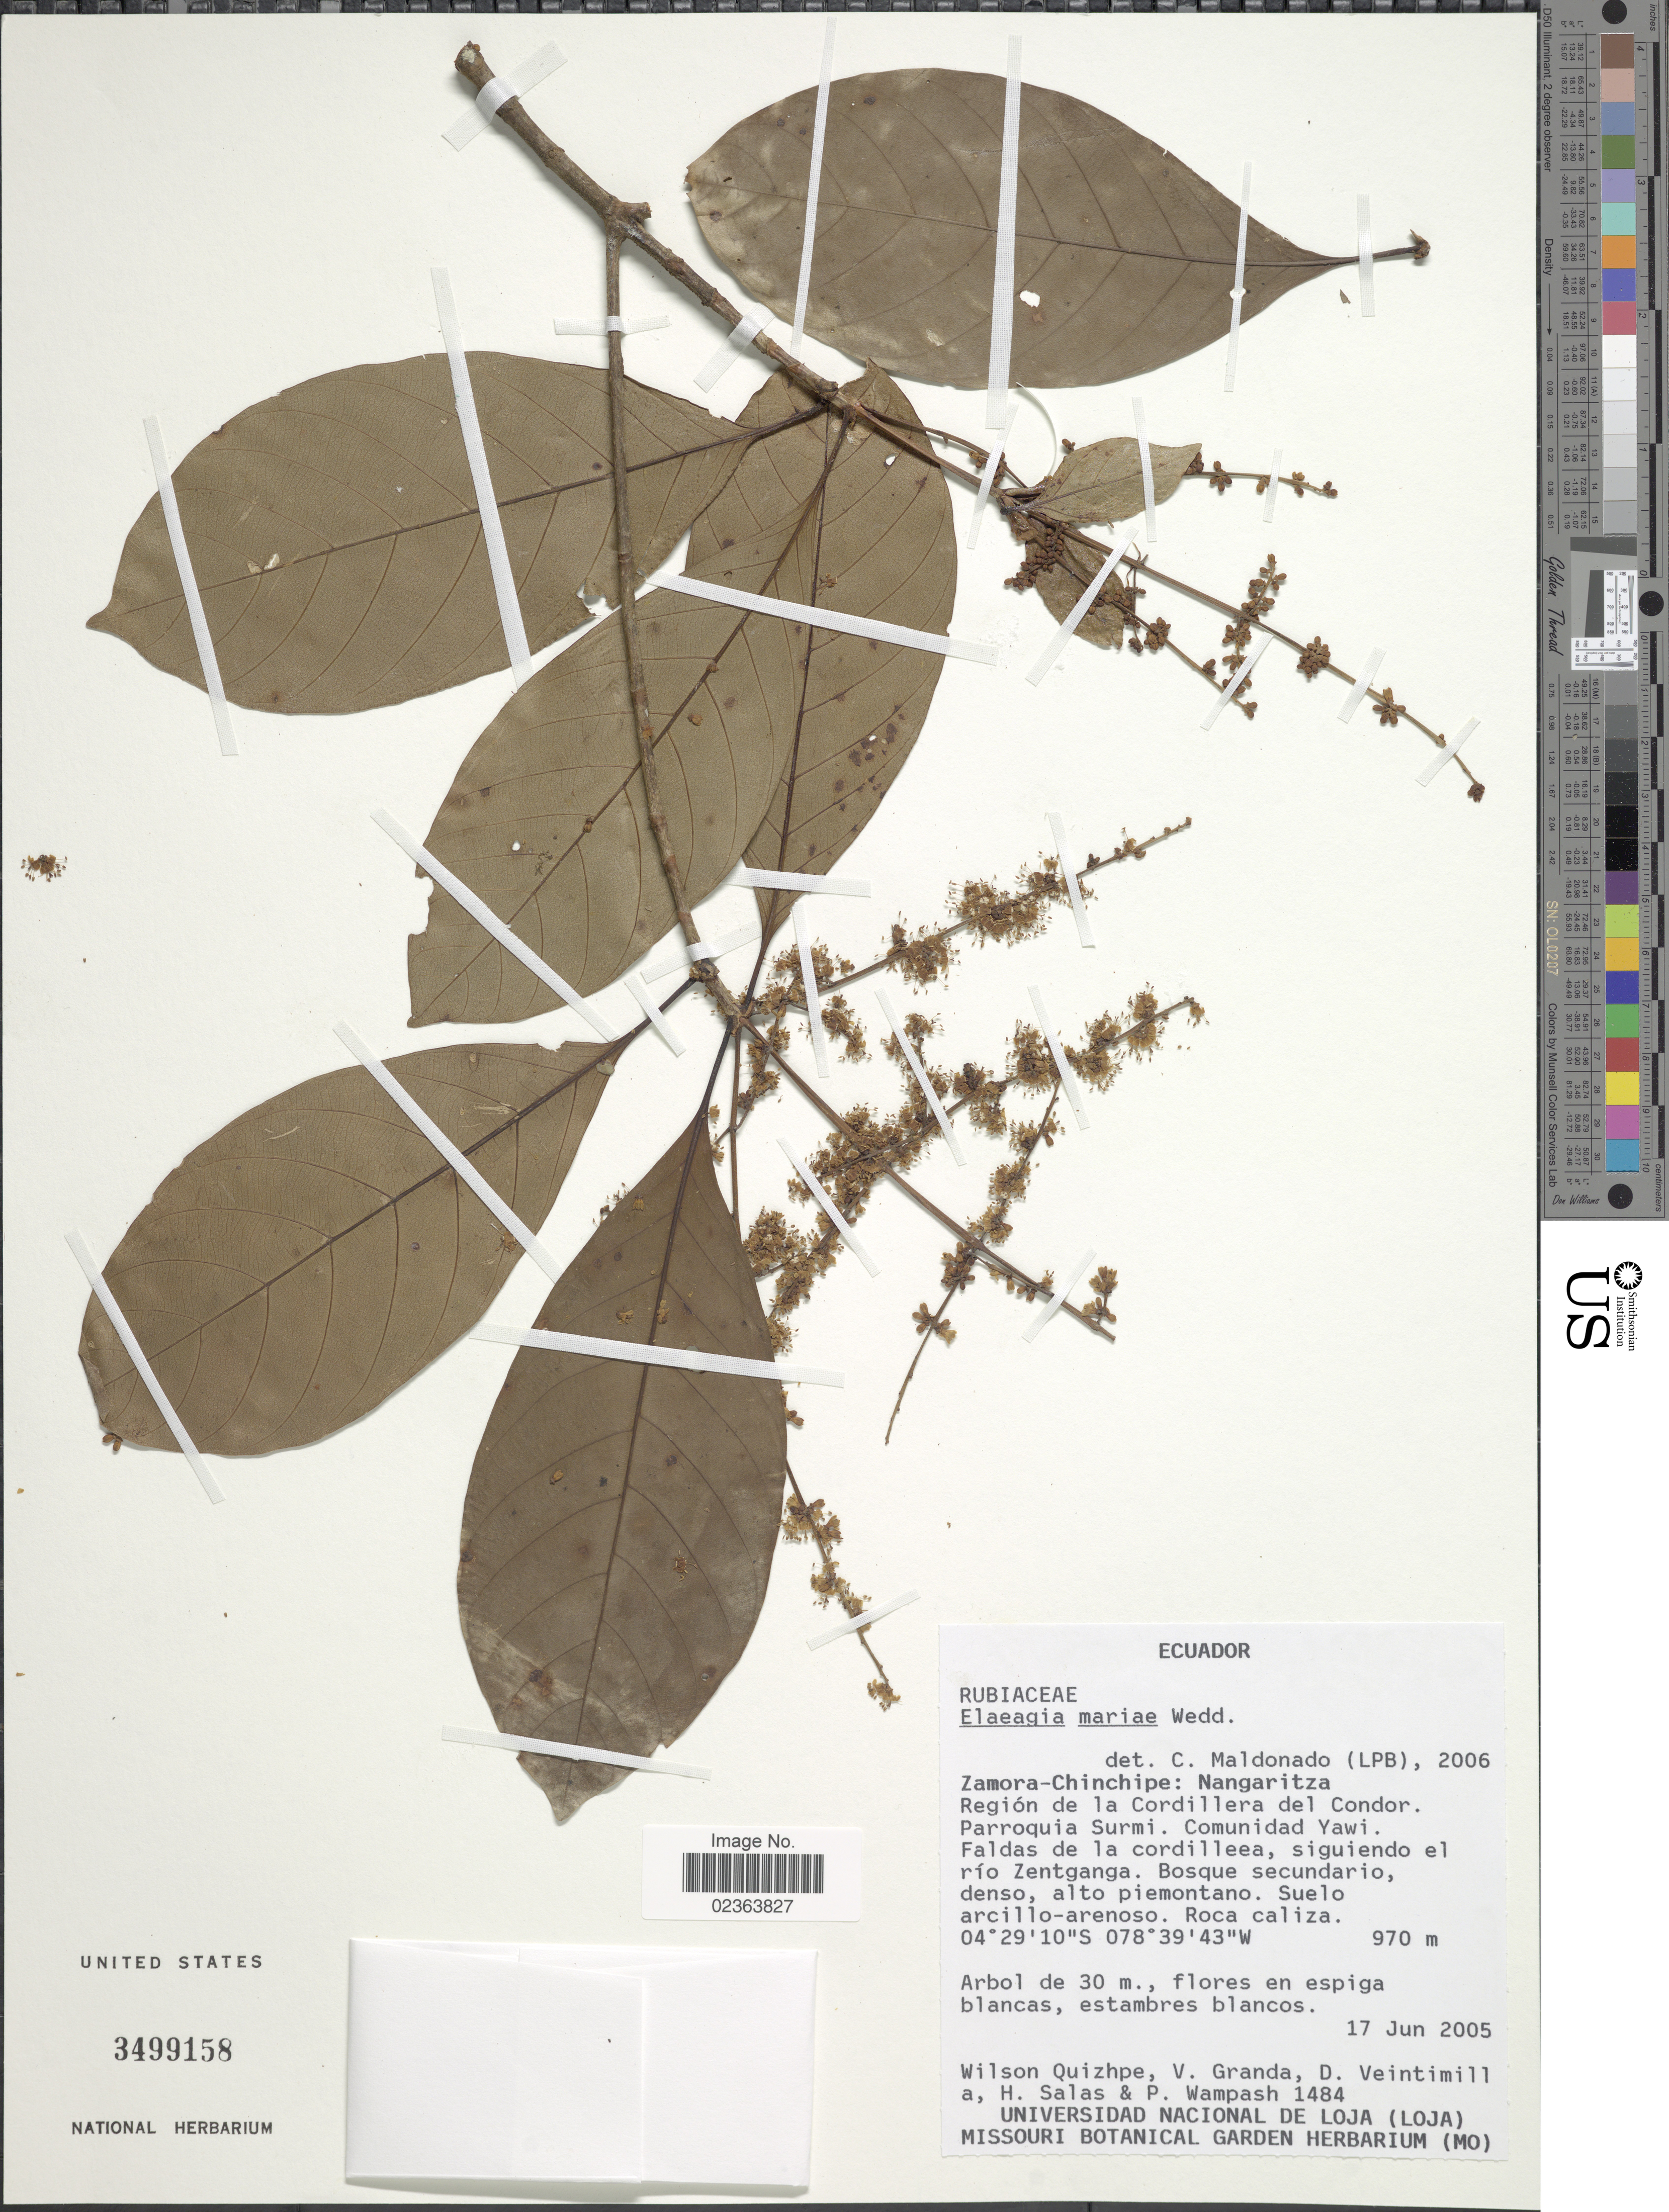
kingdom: Plantae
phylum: Tracheophyta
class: Magnoliopsida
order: Gentianales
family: Rubiaceae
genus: Elaeagia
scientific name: Elaeagia mariae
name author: Wedd.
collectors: W. Quizhpe, V. Granda, D. Veintimill, H. Salas & P. Wampash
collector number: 1484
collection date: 2005-06-17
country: Ecuador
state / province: Zamora-Chinchipe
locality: Zamora-Chinchipe: Nangaritza, Region de la Cordillera del Condor Parroquia Surmi, Comunidad Yawi, Faldas de la cordilleea, siguiendo el rio Zentganga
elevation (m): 970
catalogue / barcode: US 3499158